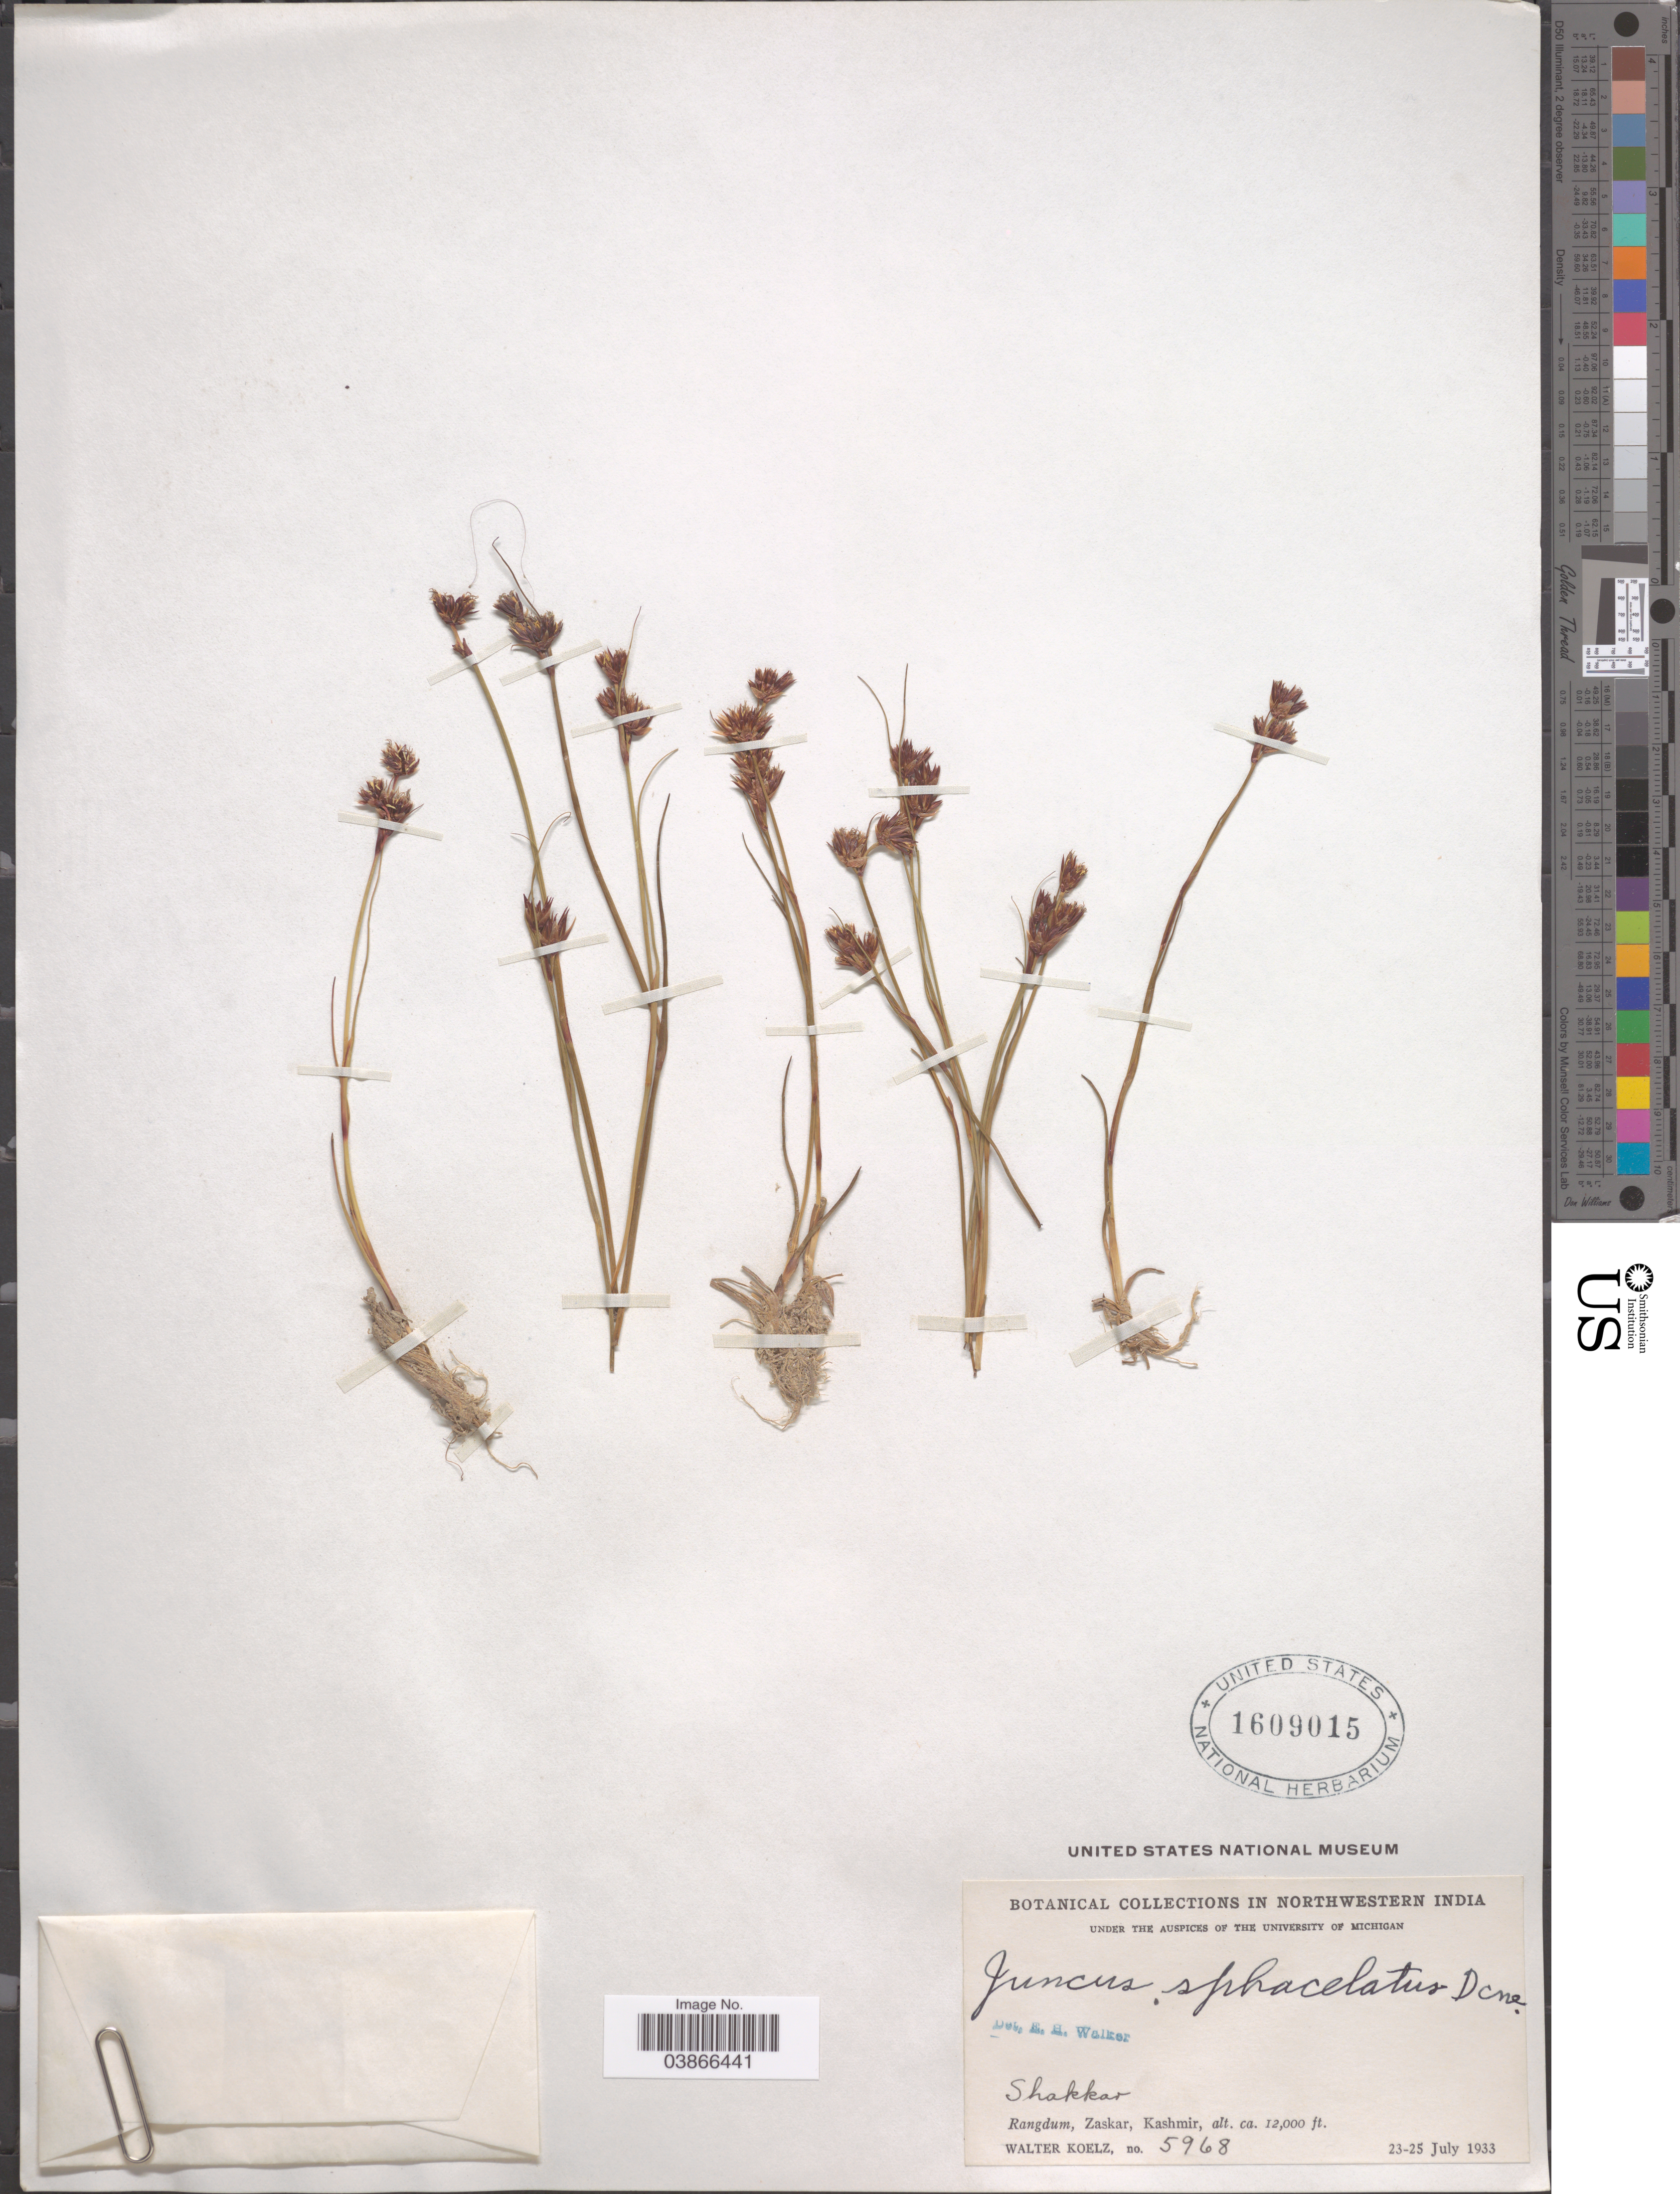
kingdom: Plantae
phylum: Tracheophyta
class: Liliopsida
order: Poales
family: Juncaceae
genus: Juncus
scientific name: Juncus sphacelatus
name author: Decne.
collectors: W. N. Koelz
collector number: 5968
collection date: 1933-07-23/1933-07-25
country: India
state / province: Jammu and Kashmir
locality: Northwestern India. Shakkar. Rangdum, Zaskar, Kashmir.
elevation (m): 3658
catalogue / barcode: US 1609015